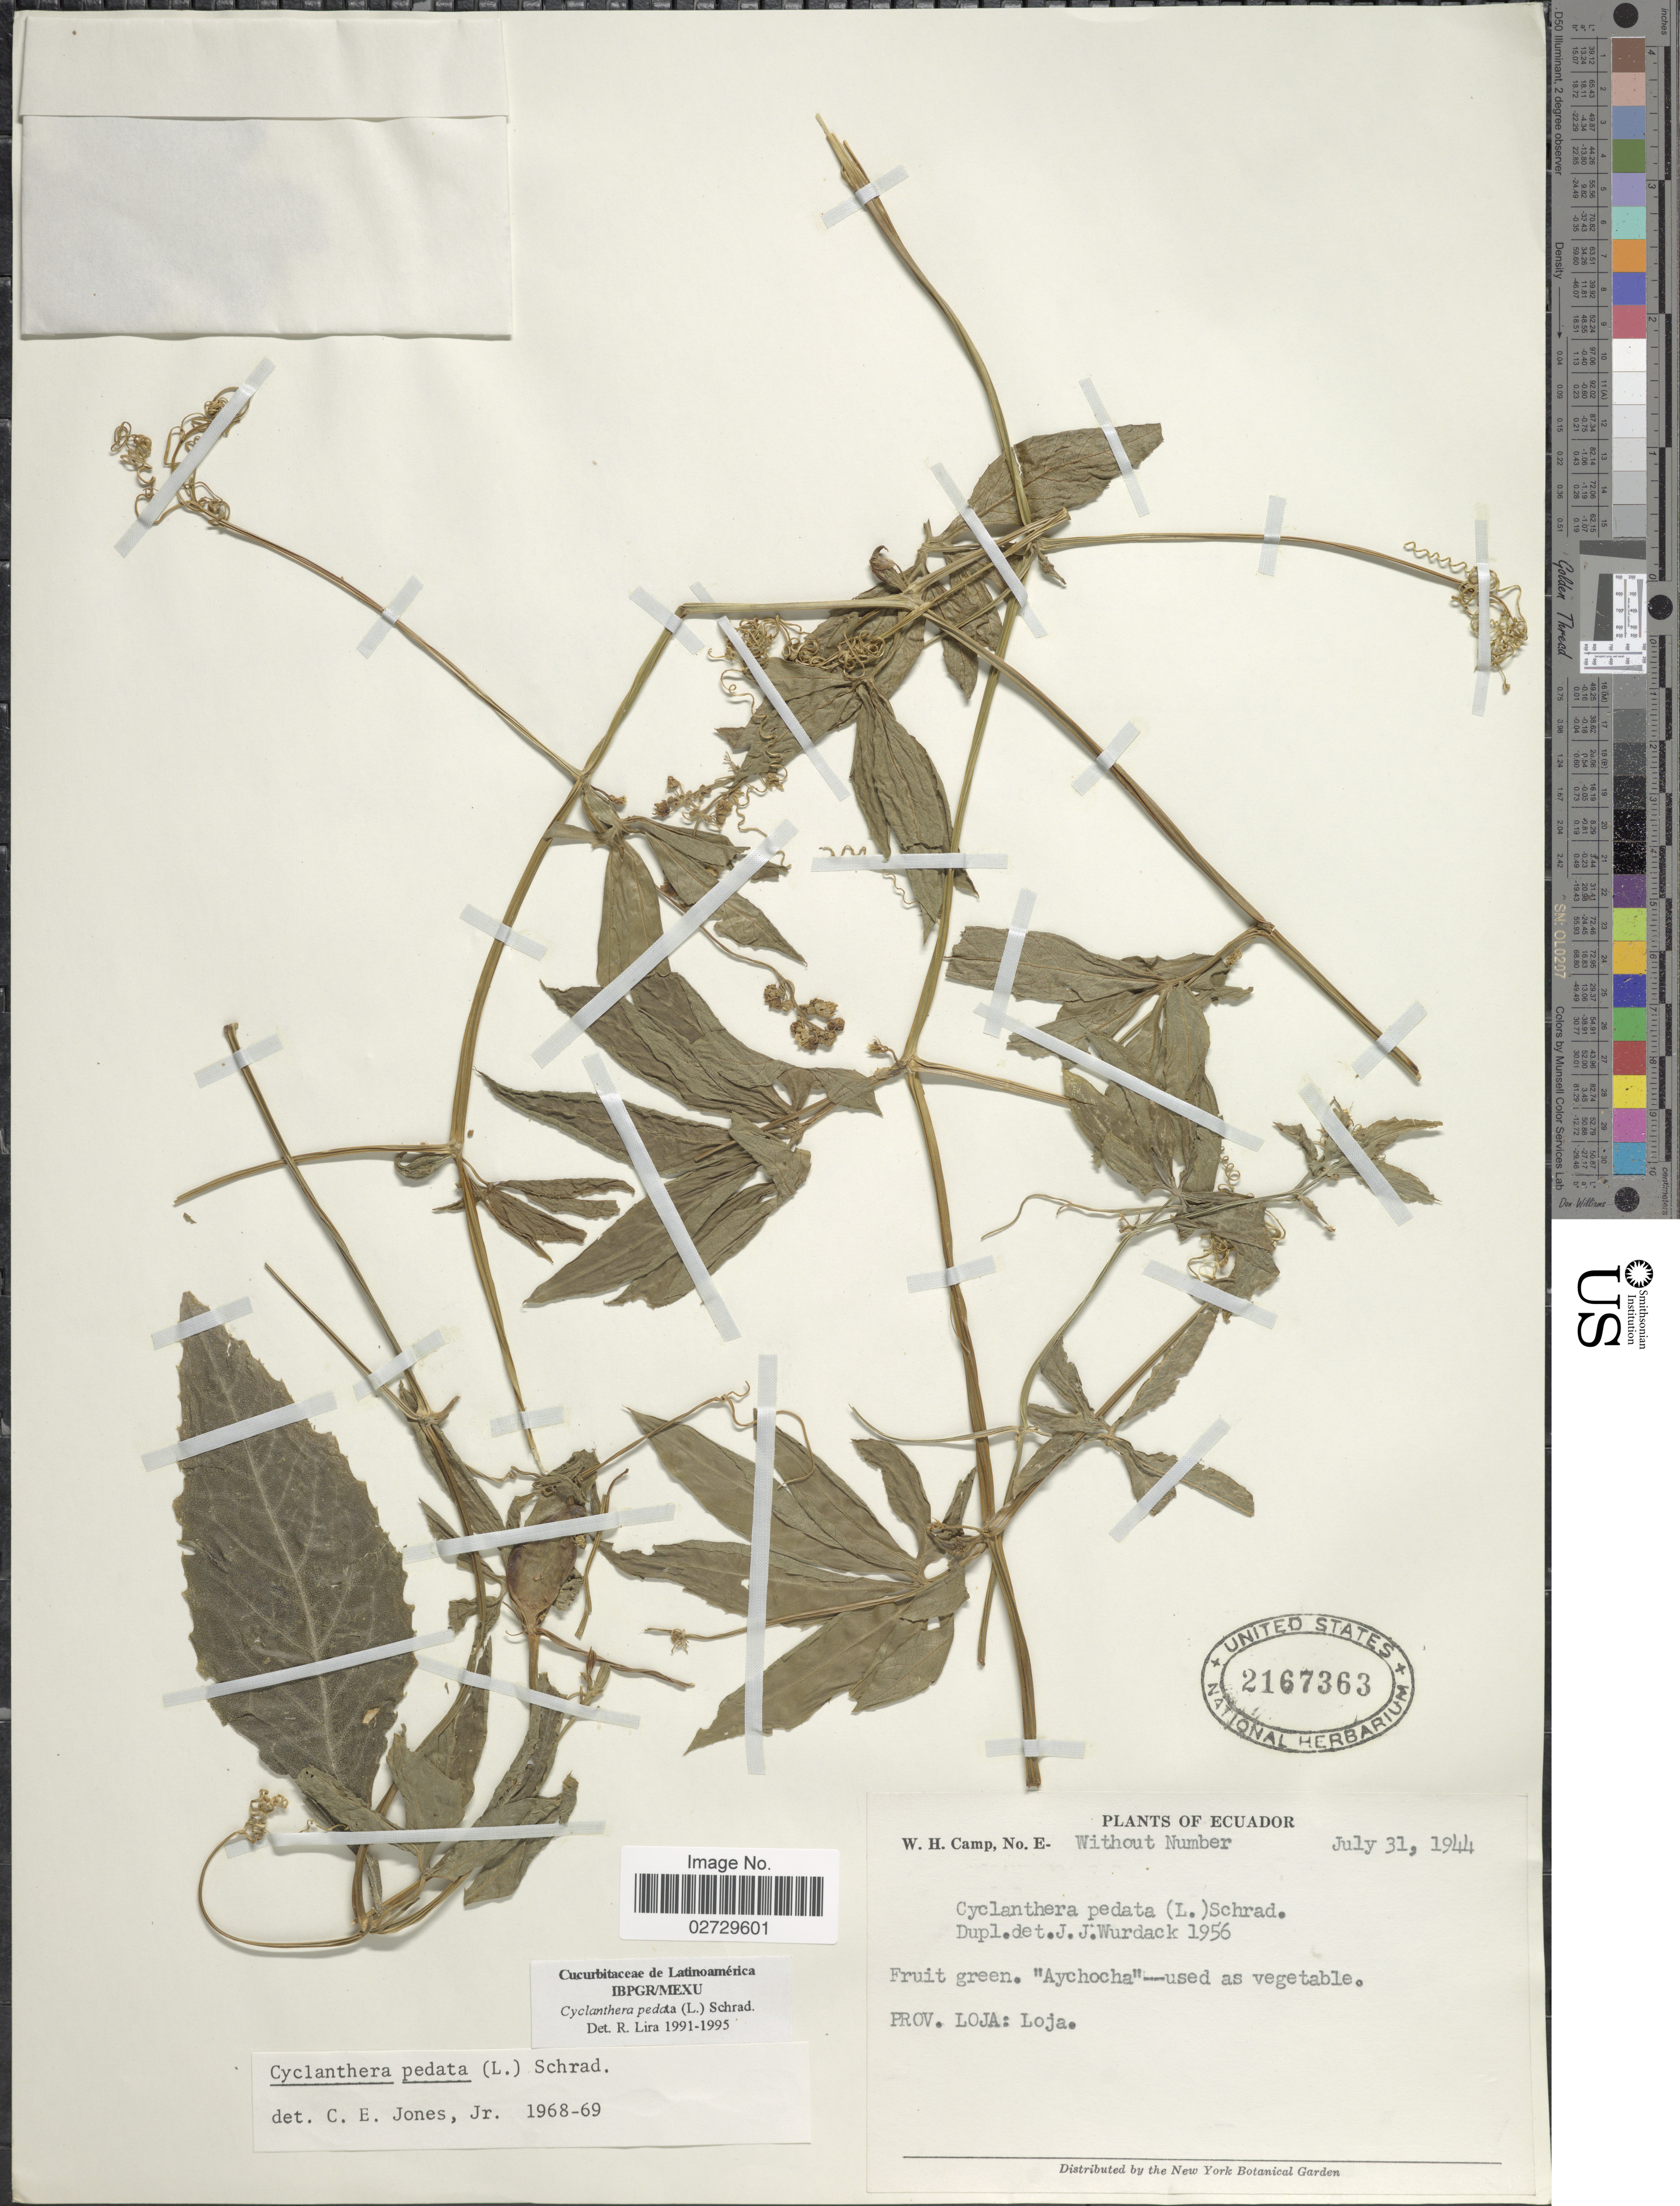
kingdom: Plantae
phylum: Tracheophyta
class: Magnoliopsida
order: Cucurbitales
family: Cucurbitaceae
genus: Cyclanthera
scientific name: Cyclanthera pedata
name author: (L.) Schrad.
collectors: W. H. Camp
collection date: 1944-07-31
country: Ecuador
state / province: Loja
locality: Prov. Loja: Loja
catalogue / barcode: US 2167363